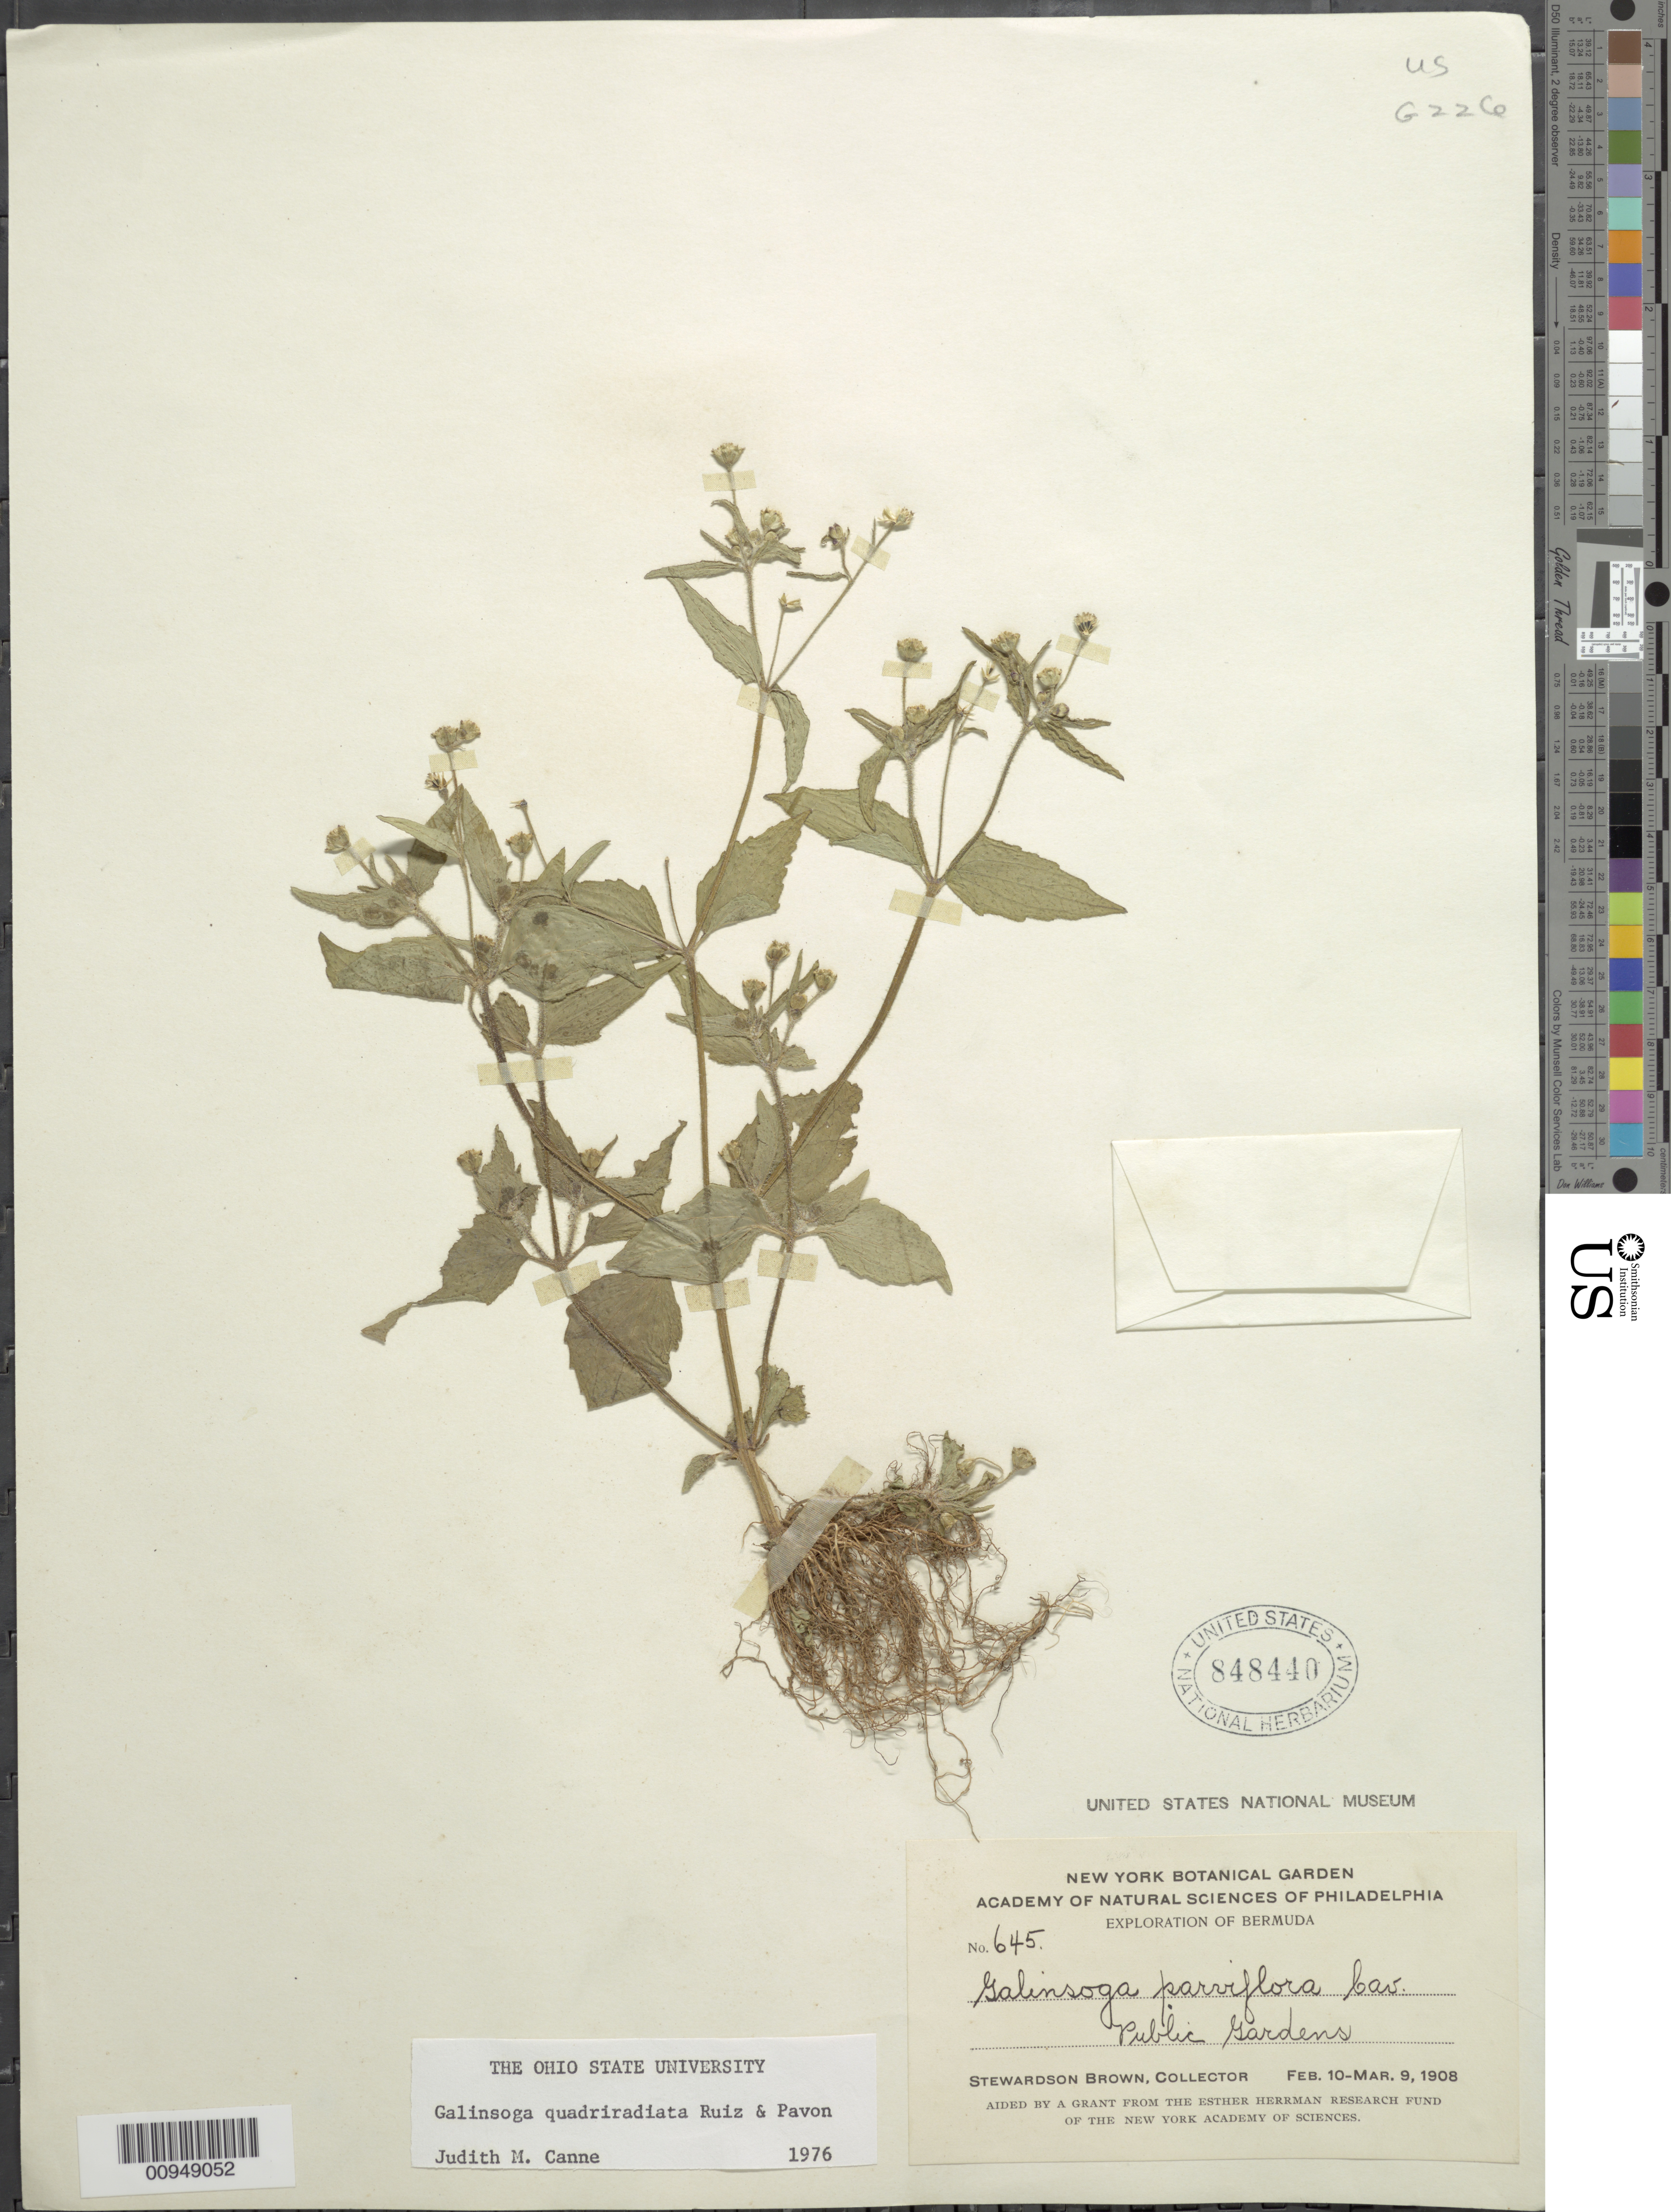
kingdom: Plantae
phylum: Tracheophyta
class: Magnoliopsida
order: Asterales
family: Asteraceae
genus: Galinsoga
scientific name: Galinsoga quadriradiata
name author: Ruiz & Pav.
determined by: Canne-Hilliker, J. M.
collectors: S. Brown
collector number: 645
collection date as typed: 10 Feb 1908 to 09 Mar 1908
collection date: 1908-02-10/1908-03-09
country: Bermuda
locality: Public gardens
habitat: Public gardens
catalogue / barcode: US 848440